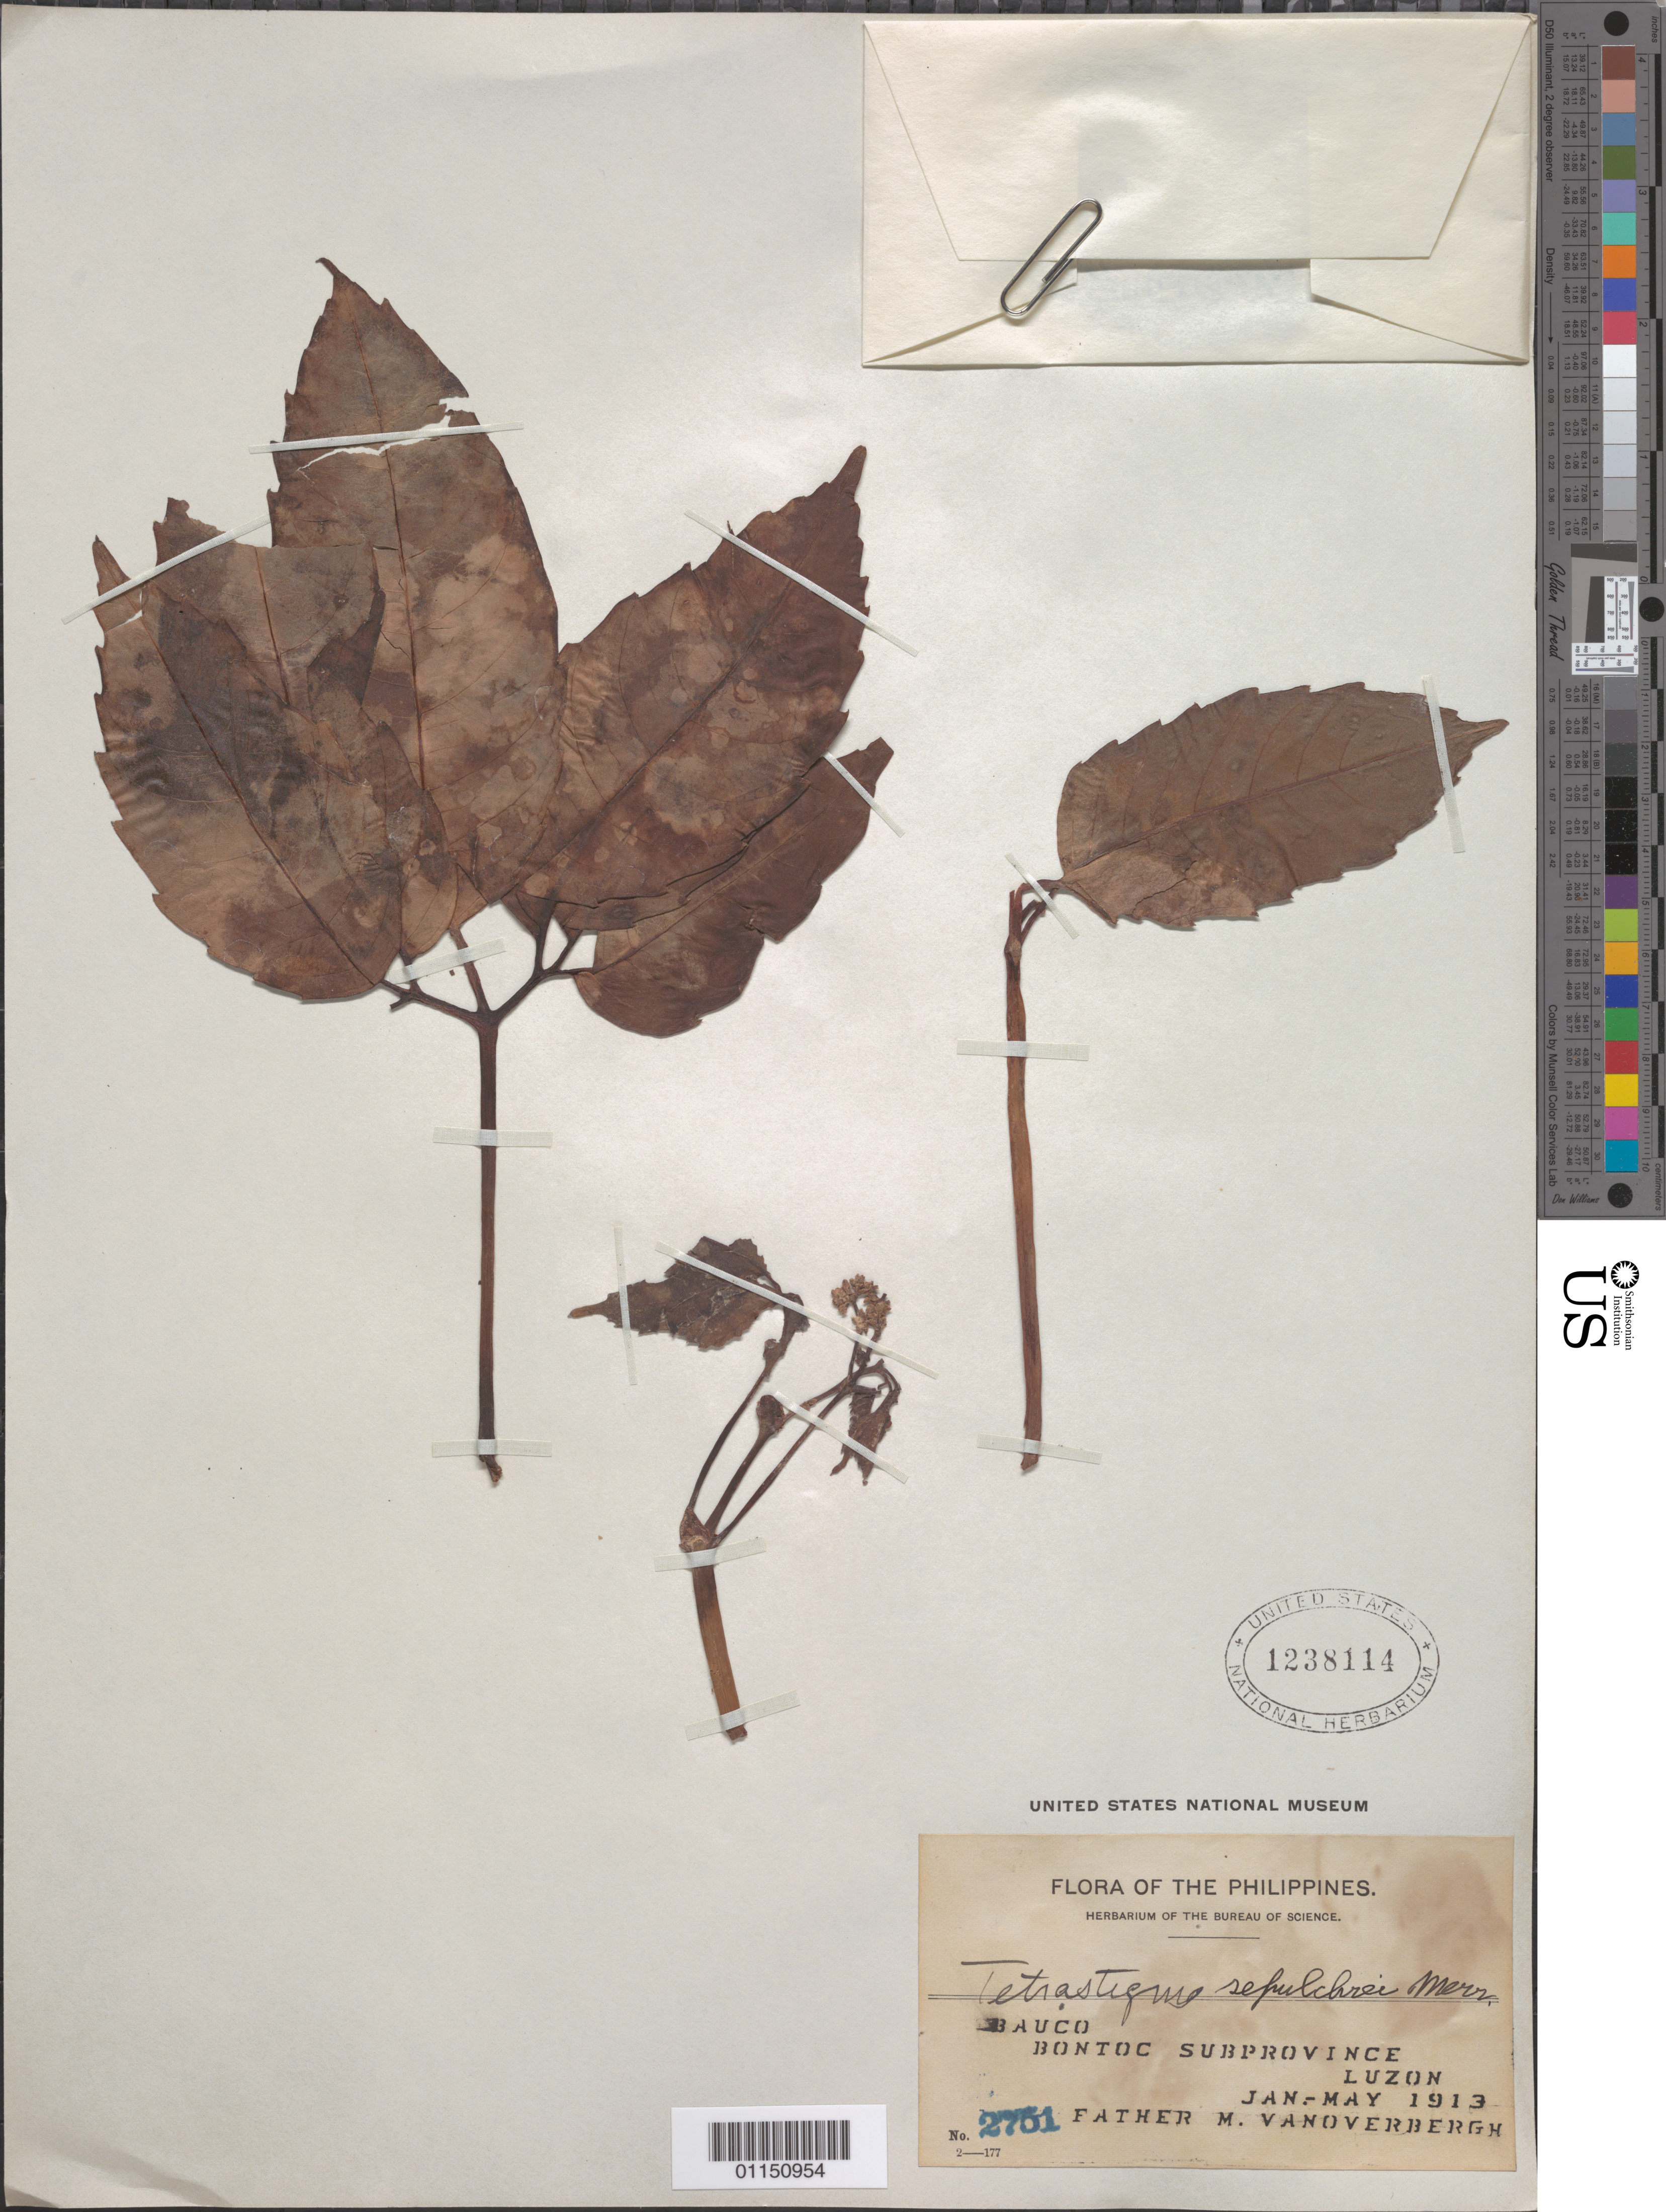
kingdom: Plantae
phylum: Tracheophyta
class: Magnoliopsida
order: Vitales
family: Vitaceae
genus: Tetrastigma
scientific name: Tetrastigma sepulcheri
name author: Merr.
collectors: M. Vanoverbergh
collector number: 2751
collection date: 1913-01/1913-05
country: Philippines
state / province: Cordillera (Administrative Region)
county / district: Mountain province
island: Luzon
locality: Bauco, Luzon.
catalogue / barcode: US 1238114